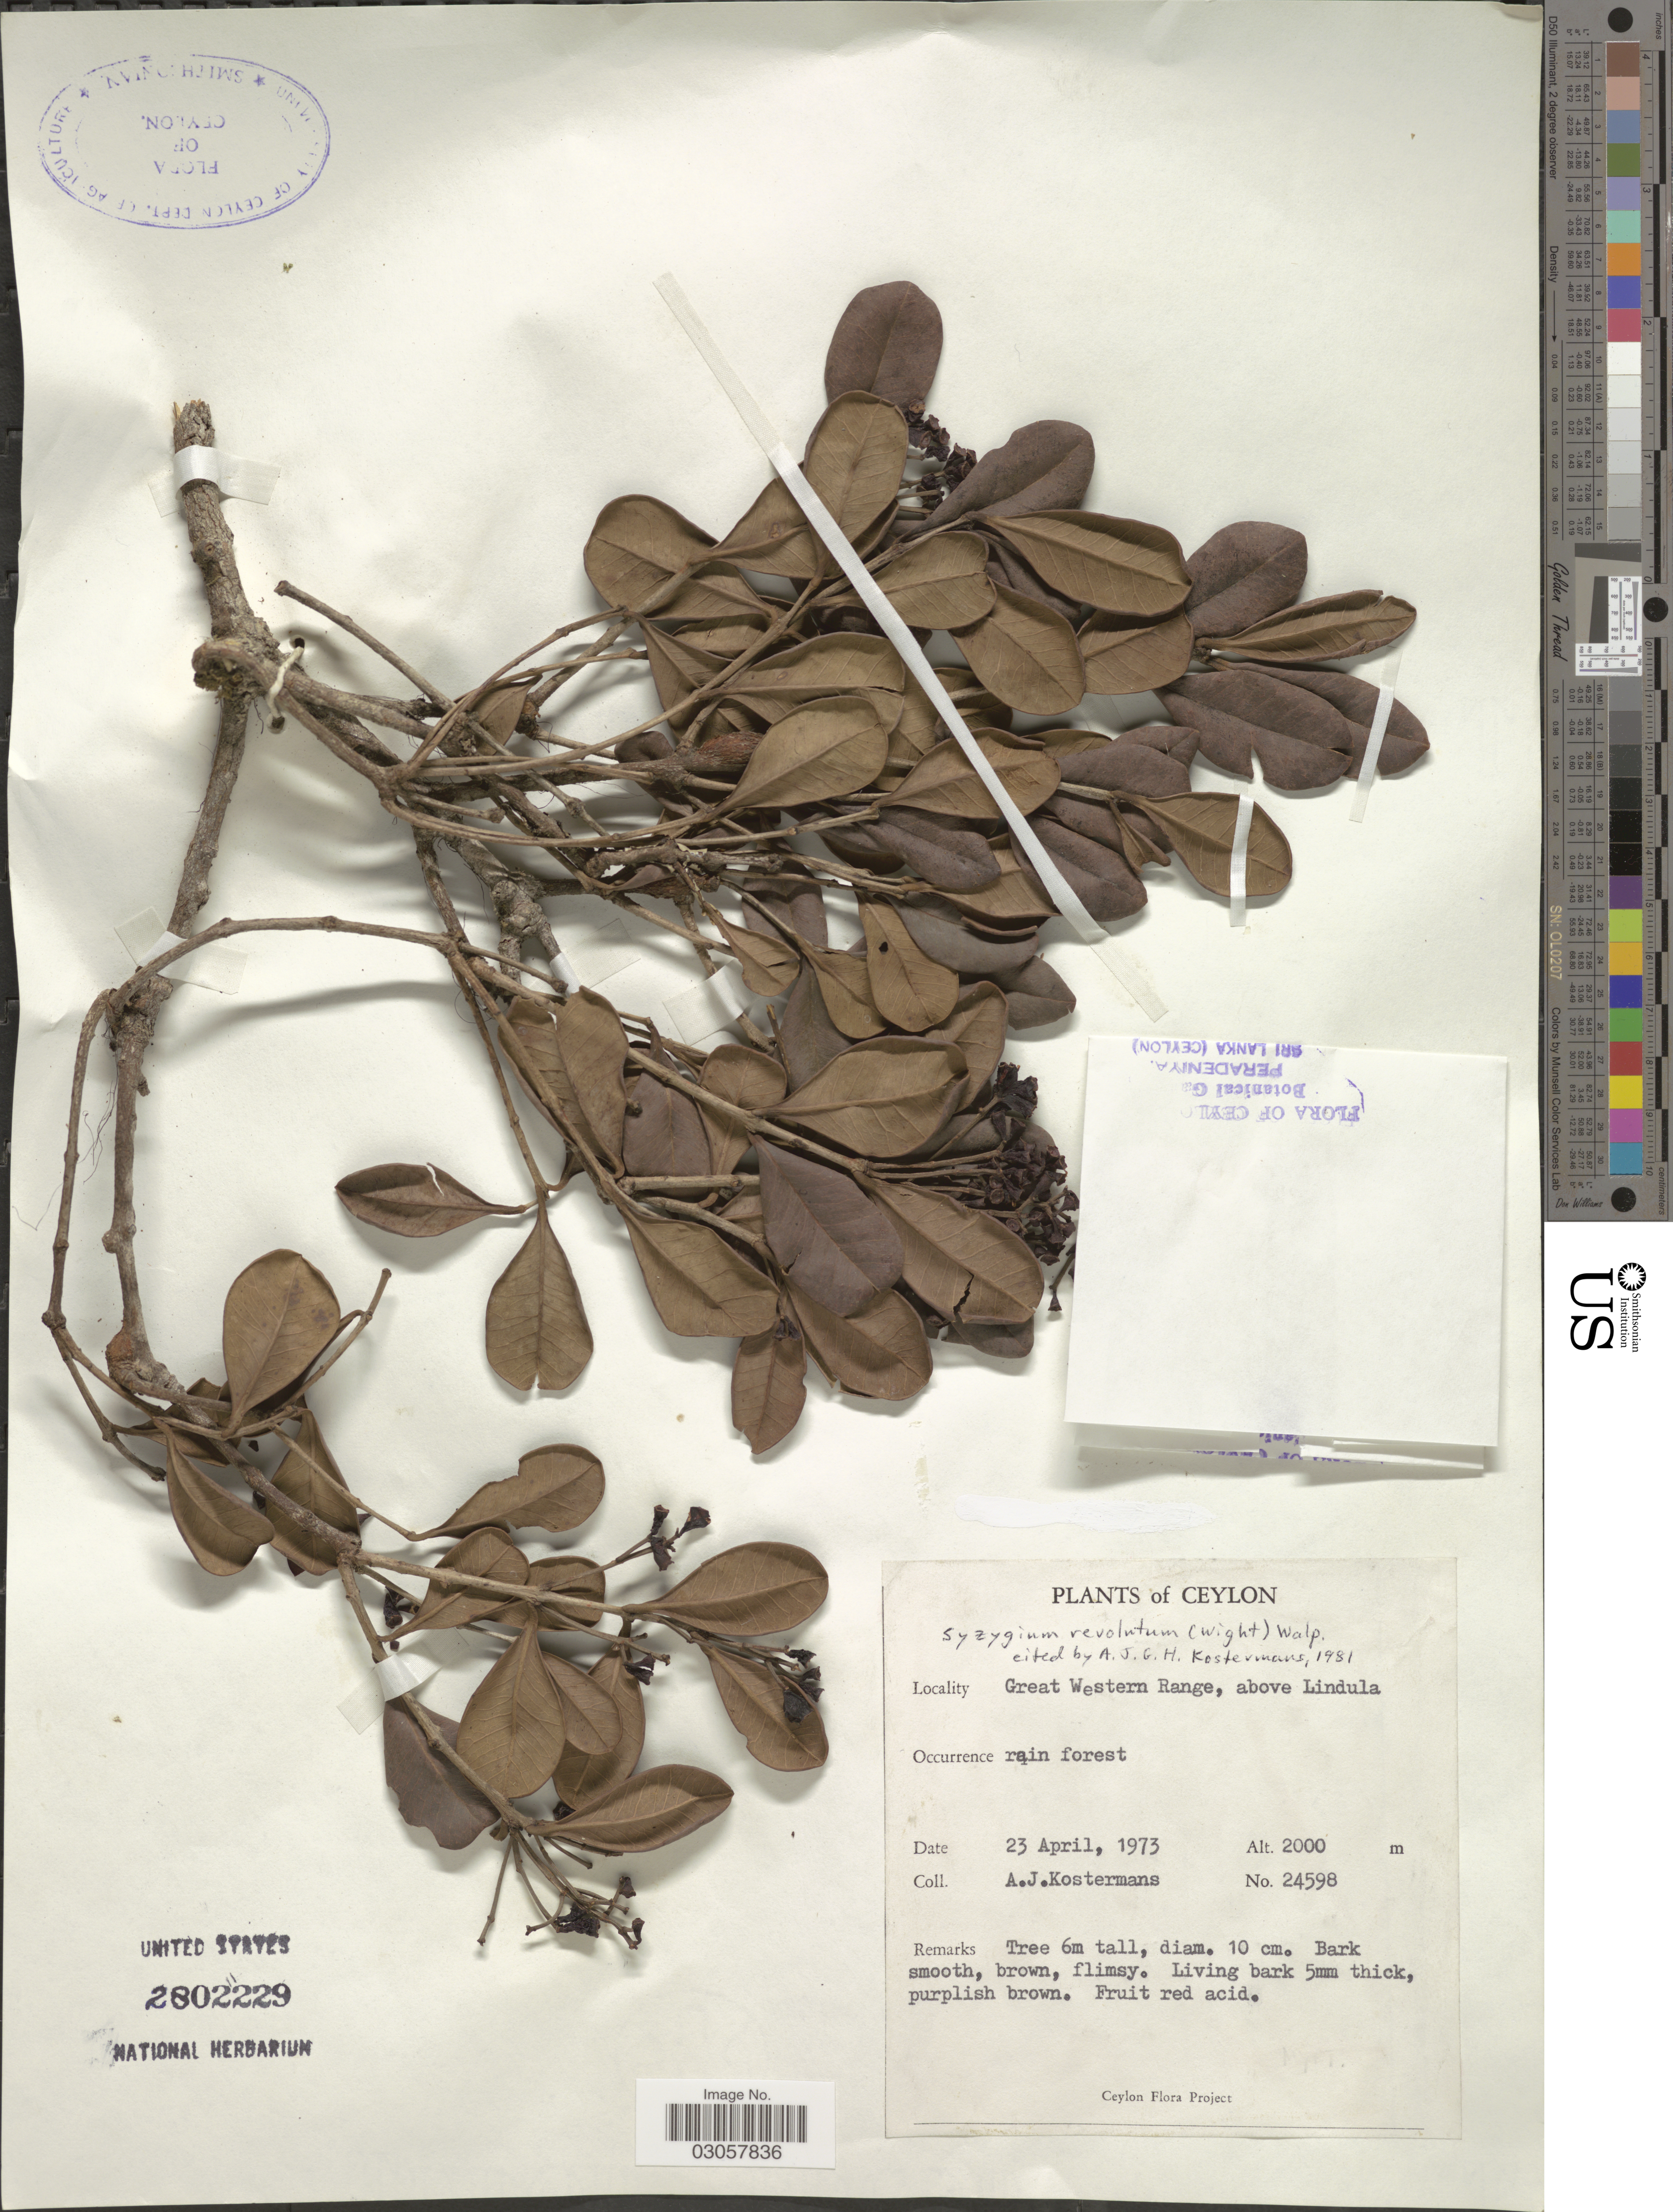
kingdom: Plantae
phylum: Tracheophyta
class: Magnoliopsida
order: Myrtales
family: Myrtaceae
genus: Syzygium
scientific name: Syzygium revolutum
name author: (Wight) Walp.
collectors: A. J. G. Kostermans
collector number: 24598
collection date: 1973-04-23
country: Sri Lanka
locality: Ceylon, Great Western Range, above Lindula.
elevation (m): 2000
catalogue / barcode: US 2802229